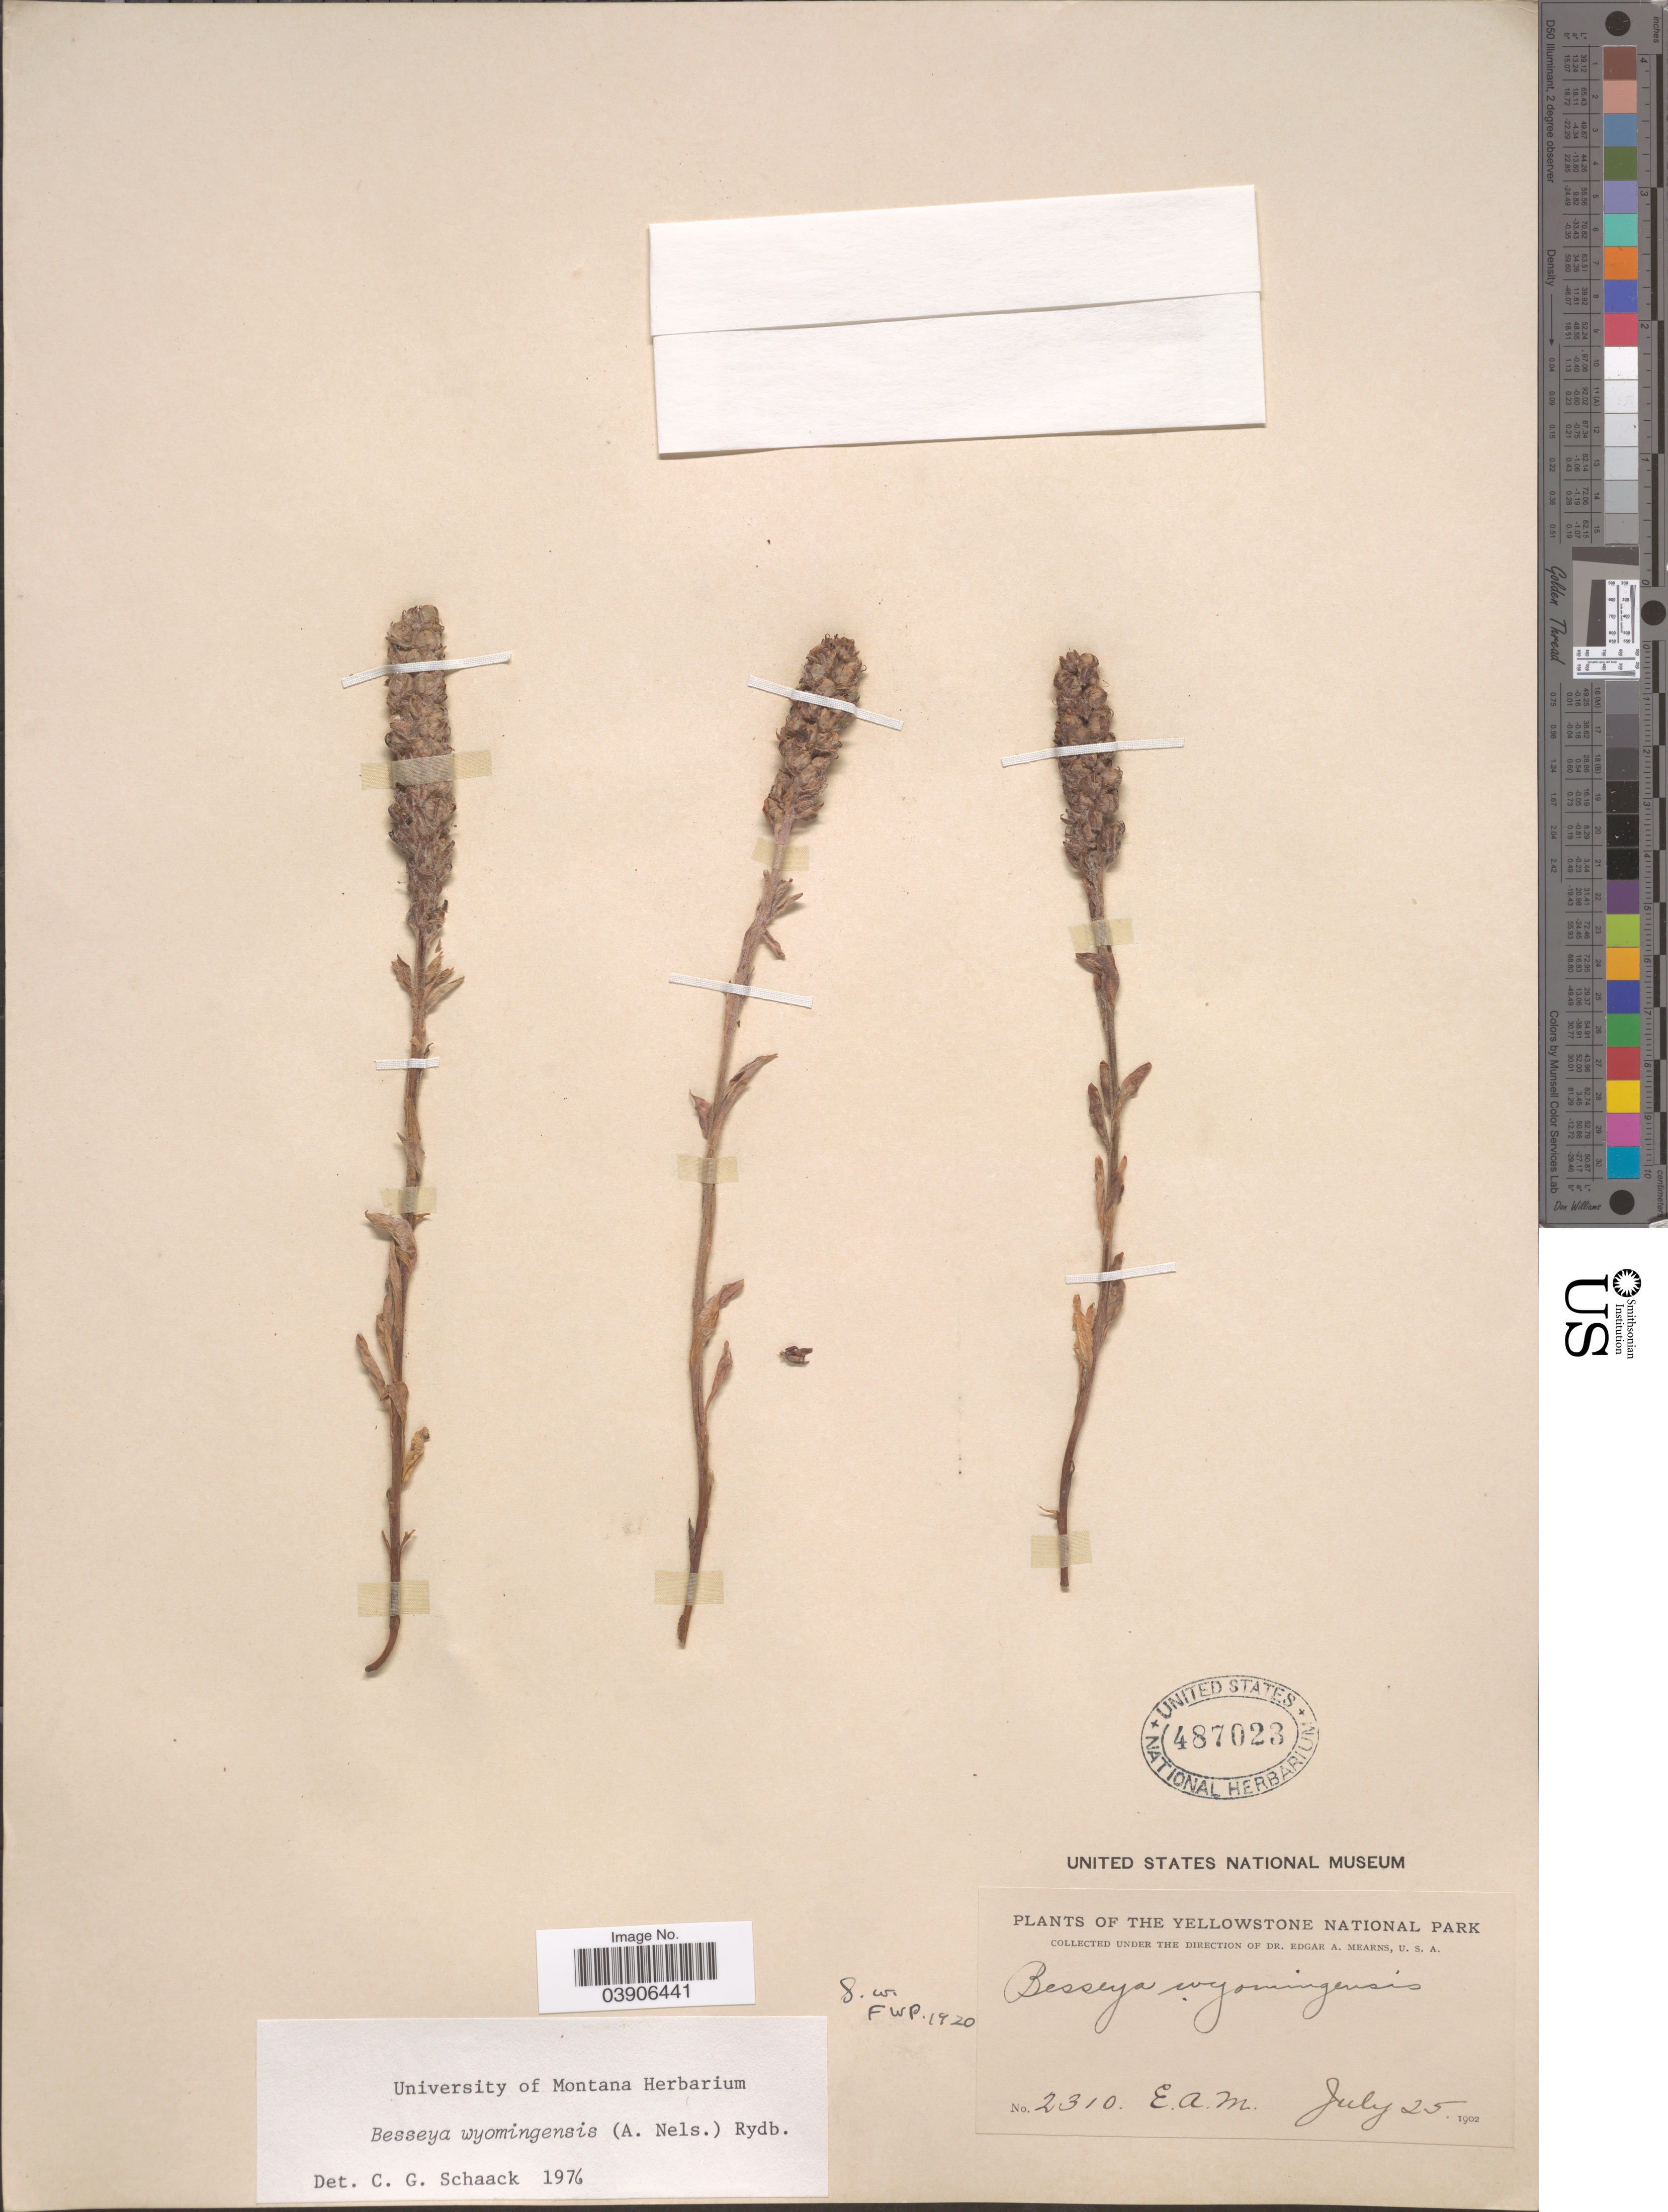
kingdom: Plantae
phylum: Tracheophyta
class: Magnoliopsida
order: Lamiales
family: Plantaginaceae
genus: Synthyris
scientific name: Synthyris wyomingensis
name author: A. Heller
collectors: E. A. Mearns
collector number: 2310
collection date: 1902-07-25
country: United States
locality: The Yellowstone National Park.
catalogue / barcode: US 487023